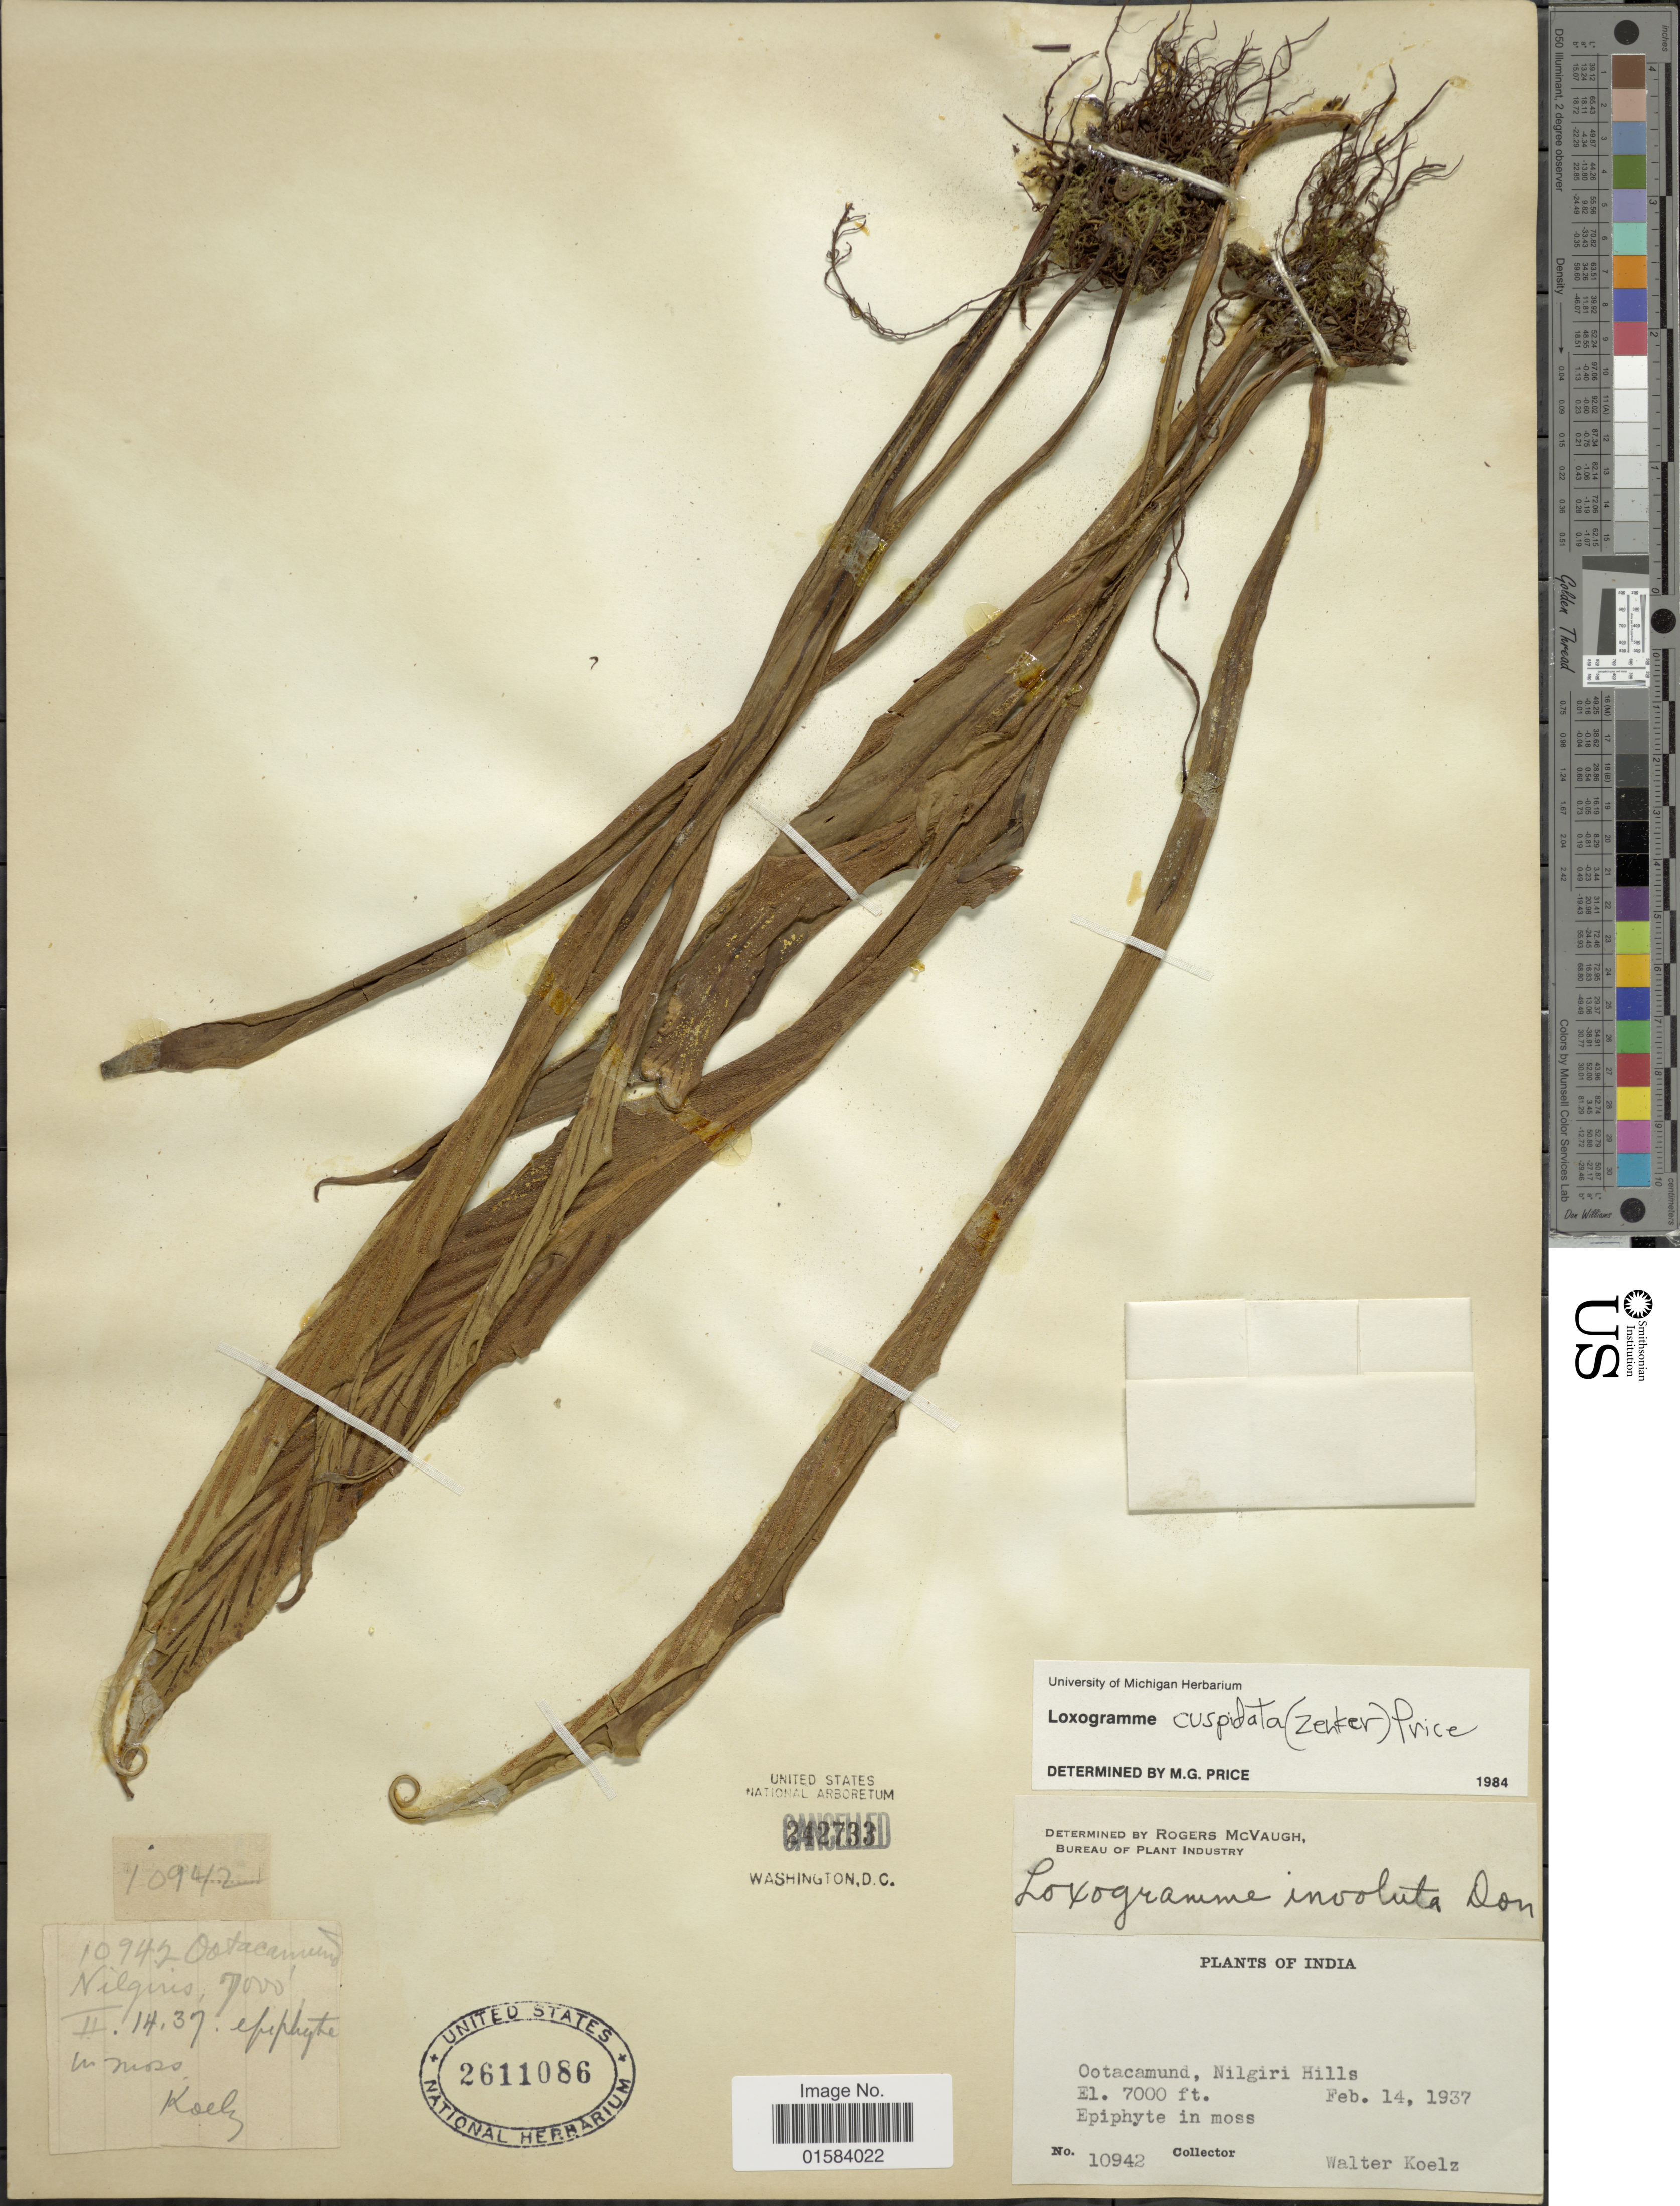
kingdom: Plantae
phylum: Tracheophyta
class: Polypodiopsida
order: Polypodiales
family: Polypodiaceae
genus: Loxogramme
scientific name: Loxogramme cuspidata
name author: (Zenker) M.G. Price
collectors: W. N. Koelz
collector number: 10942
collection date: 1937-02-14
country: India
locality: Ootacamund, Nilgiri Hills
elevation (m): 2134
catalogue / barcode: US 2611086